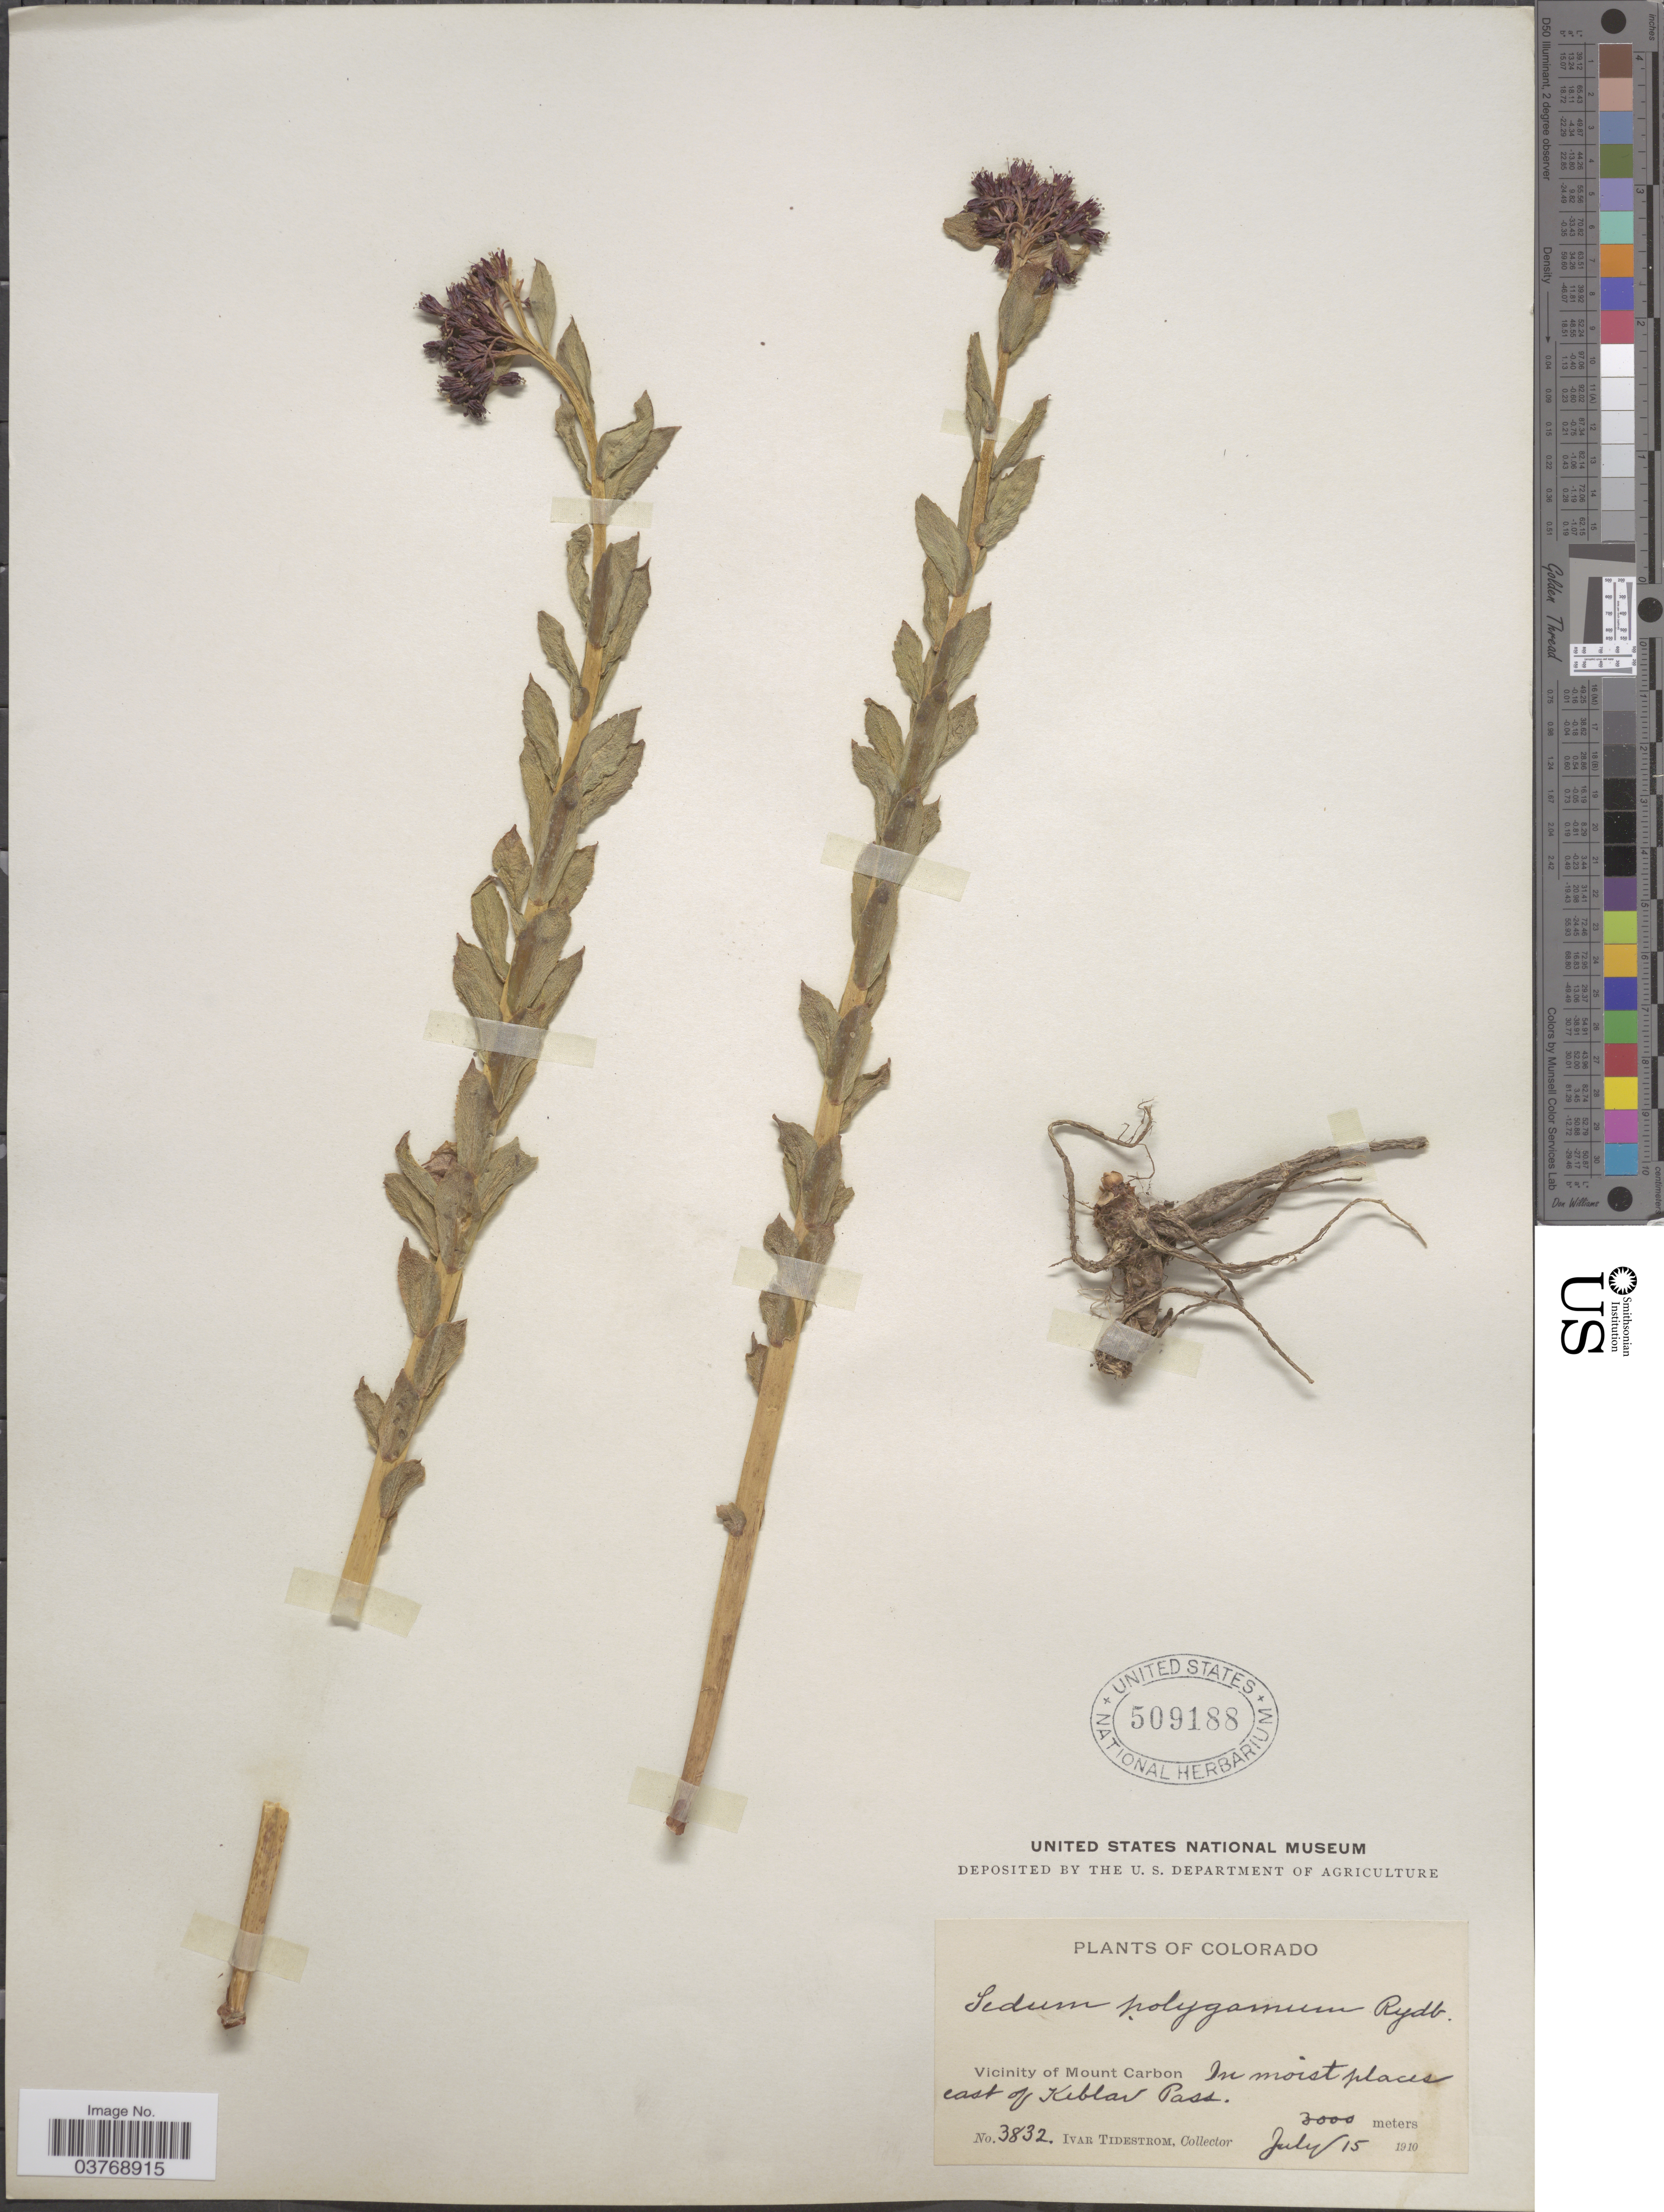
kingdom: Plantae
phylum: Tracheophyta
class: Magnoliopsida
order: Saxifragales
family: Crassulaceae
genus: Rhodiola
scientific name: Rhodiola integrifolia subsp. integrifolia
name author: Raf.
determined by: Strong, Mark T., (BOT), Smithsonian Institution - National Museum of Natural History (UNITED STATES)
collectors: I. F. Tidestrom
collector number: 3832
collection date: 1910-07-15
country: United States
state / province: Colorado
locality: Vicinity of Mount Carbon. In moist places east of Keblar Pass.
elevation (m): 3000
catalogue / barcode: US 509188